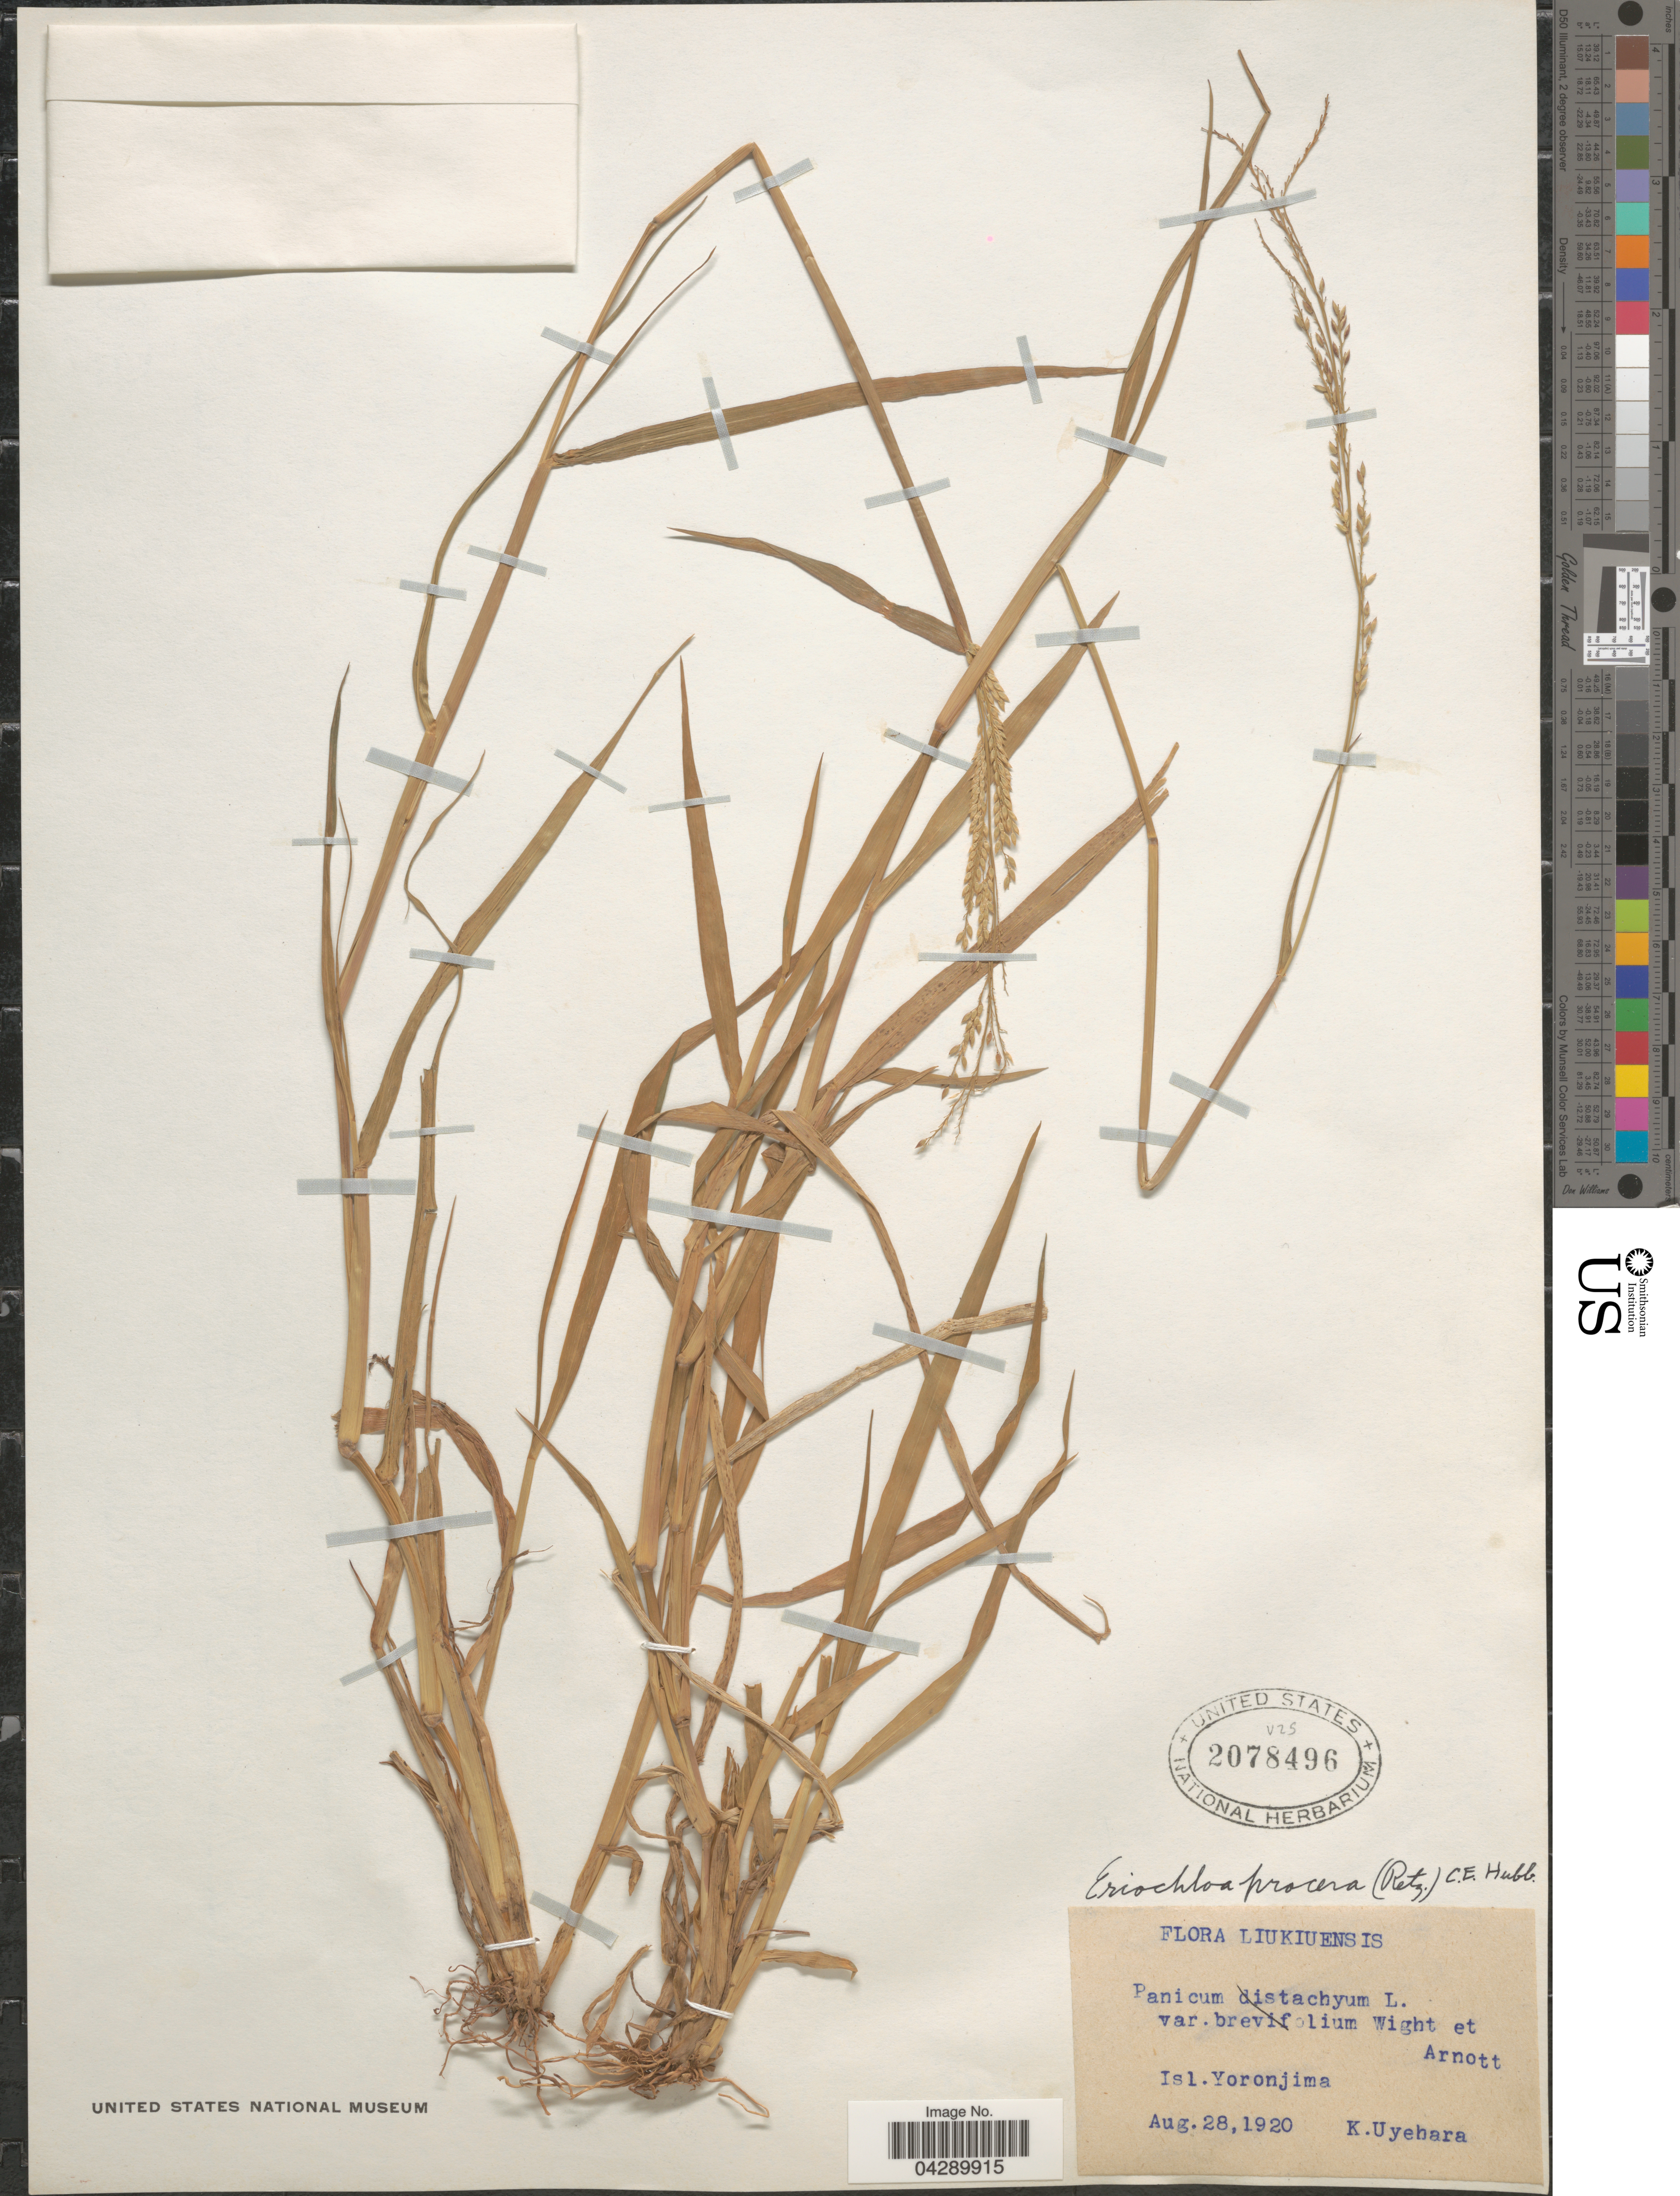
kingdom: Plantae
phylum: Tracheophyta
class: Liliopsida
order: Poales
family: Poaceae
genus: Eriochloa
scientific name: Eriochloa procera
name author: (Retz.) C.E. Hubb.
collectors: K. Uyehara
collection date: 1920-08-28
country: Japan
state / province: Okinawa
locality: Liukiuensis. Is. Yoronjima.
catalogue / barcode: US 2078496